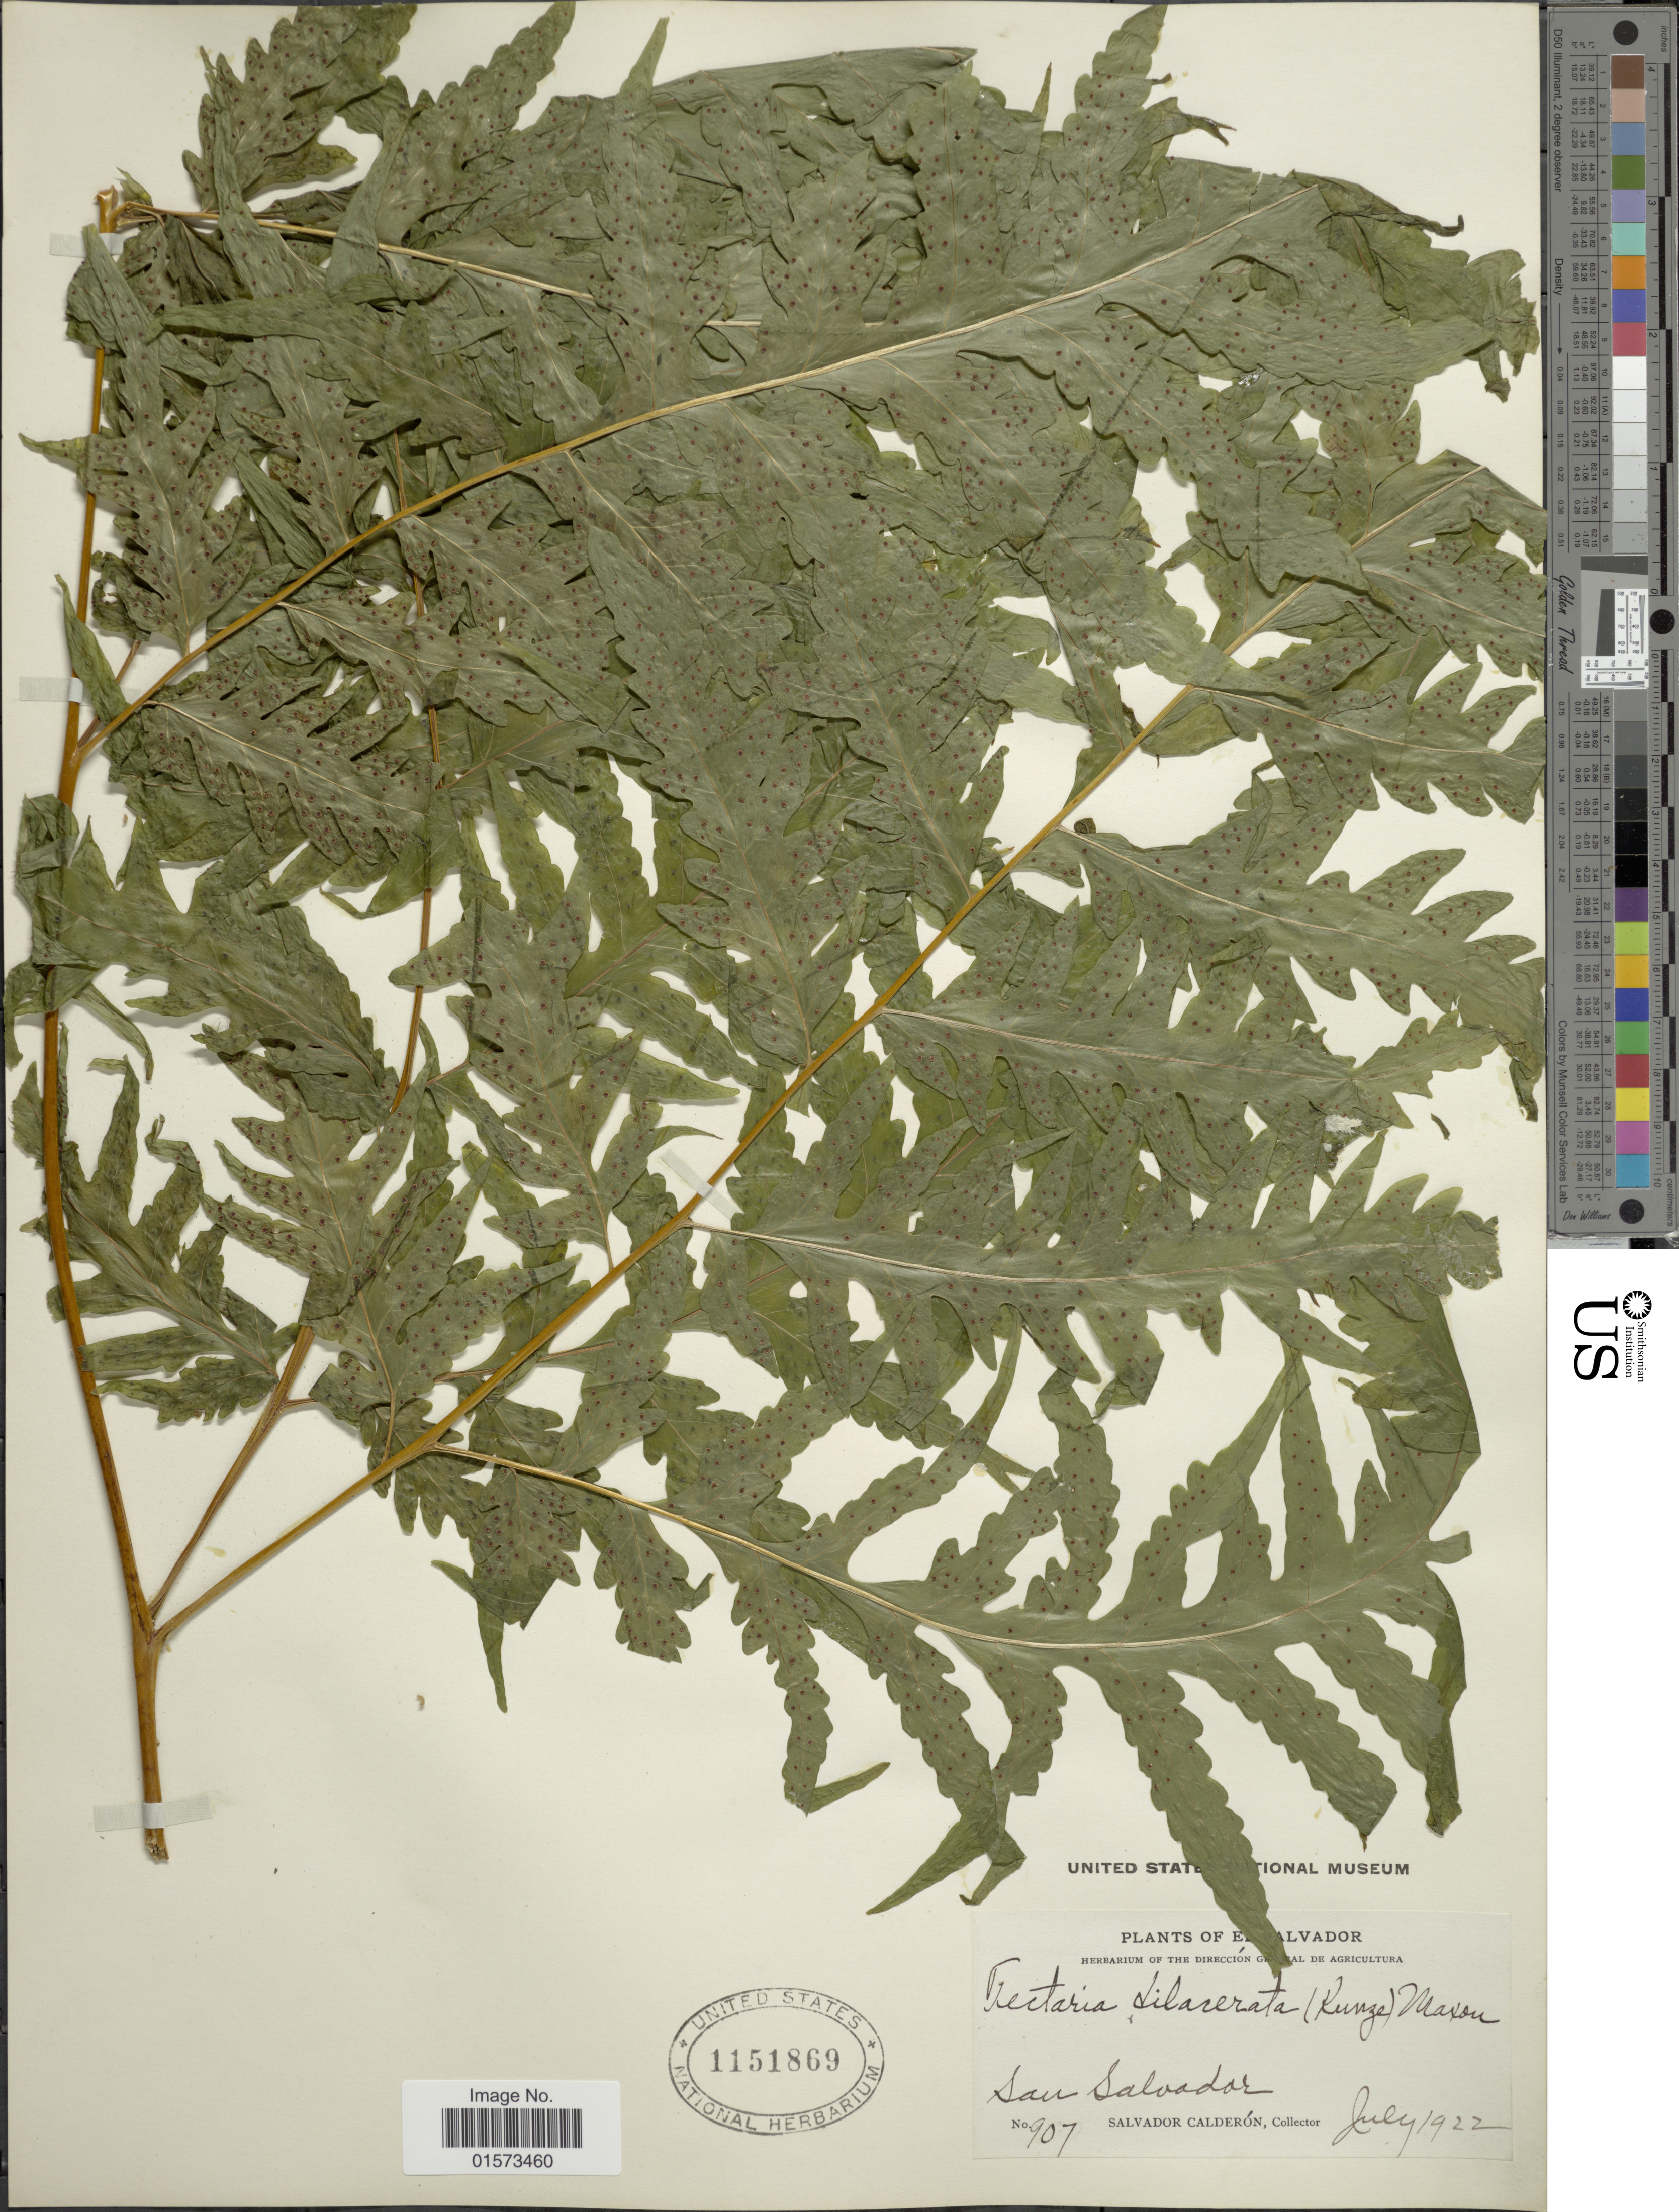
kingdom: Plantae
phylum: Tracheophyta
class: Polypodiopsida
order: Polypodiales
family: Tectariaceae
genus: Tectaria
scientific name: Tectaria mexicana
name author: (Fée) C.V. Morton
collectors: S. Calderón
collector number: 907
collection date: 1922-07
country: El Salvador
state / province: San Salvador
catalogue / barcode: US 1151869